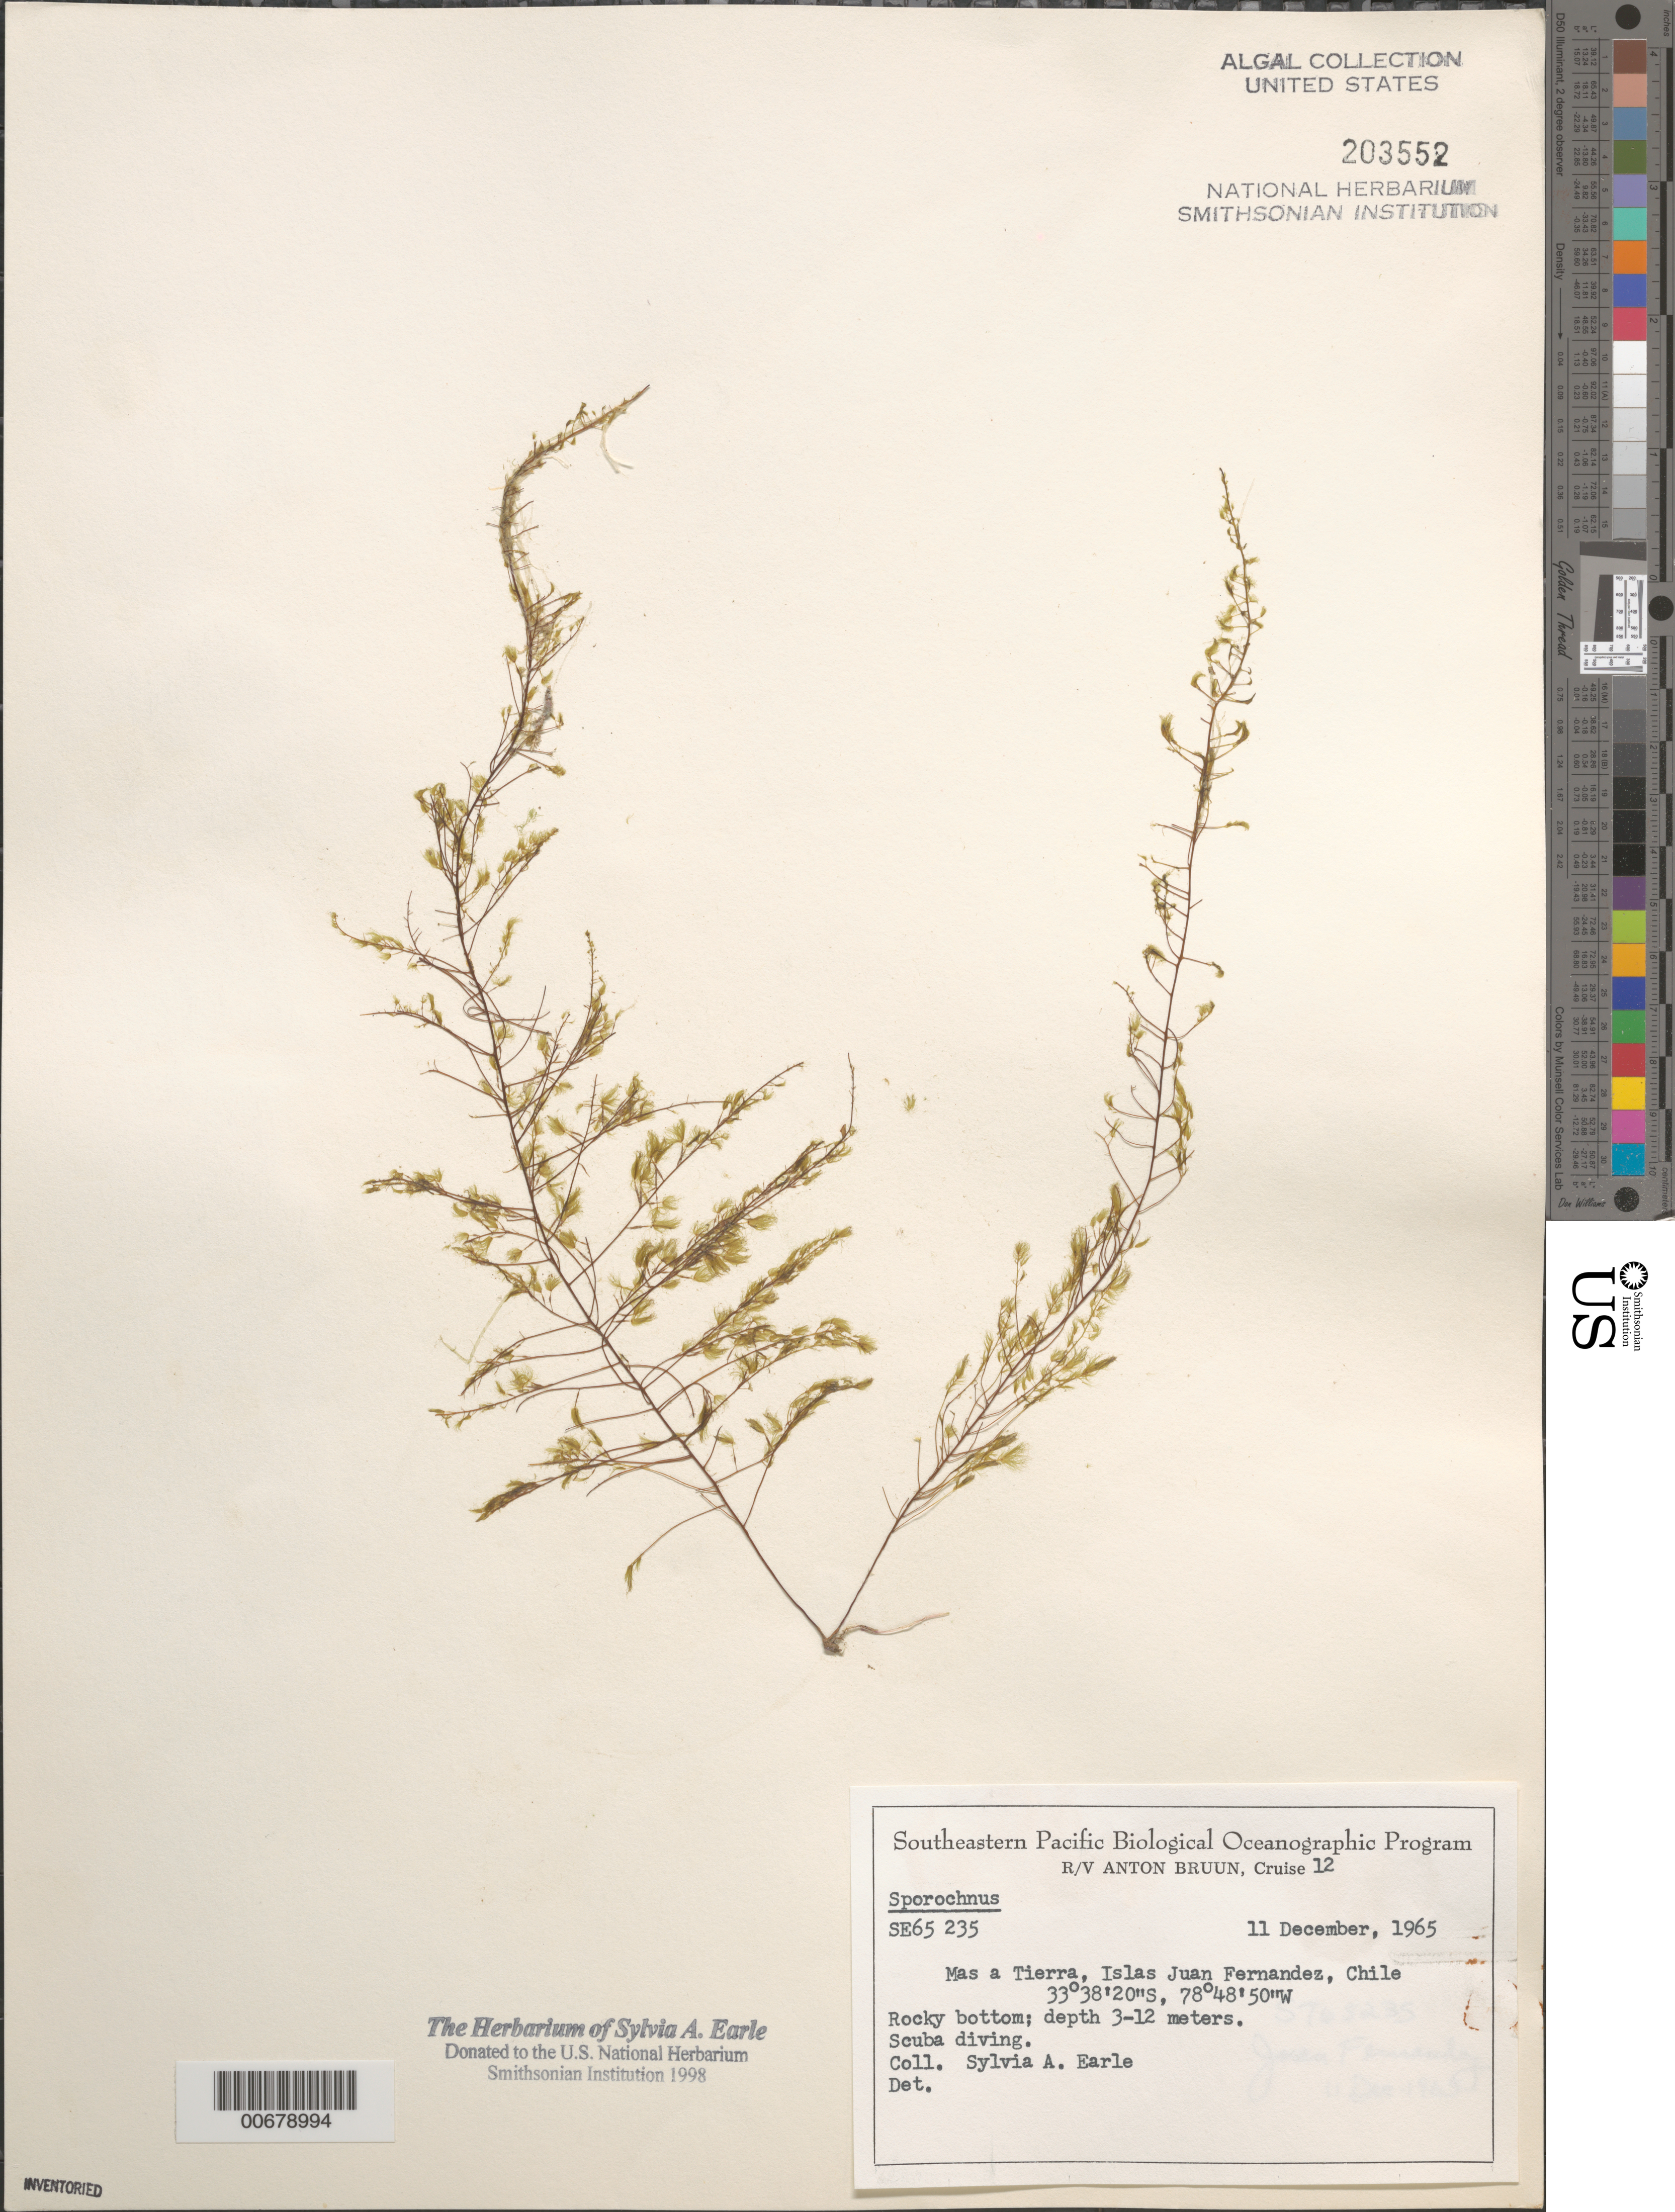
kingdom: Chromista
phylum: Ochrophyta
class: Phaeophyceae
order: Sporochnales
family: Sporochnaceae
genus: Sporochnus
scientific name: Sporochnus sp.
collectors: S. A. Earle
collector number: SE 65235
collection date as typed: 11 Dec 1965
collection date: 1965-12-11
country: Chile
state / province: Valparaíso (V)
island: Isla Más a Tierra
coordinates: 33 38' 20" S, 78 48' 50" W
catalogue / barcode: US 203552